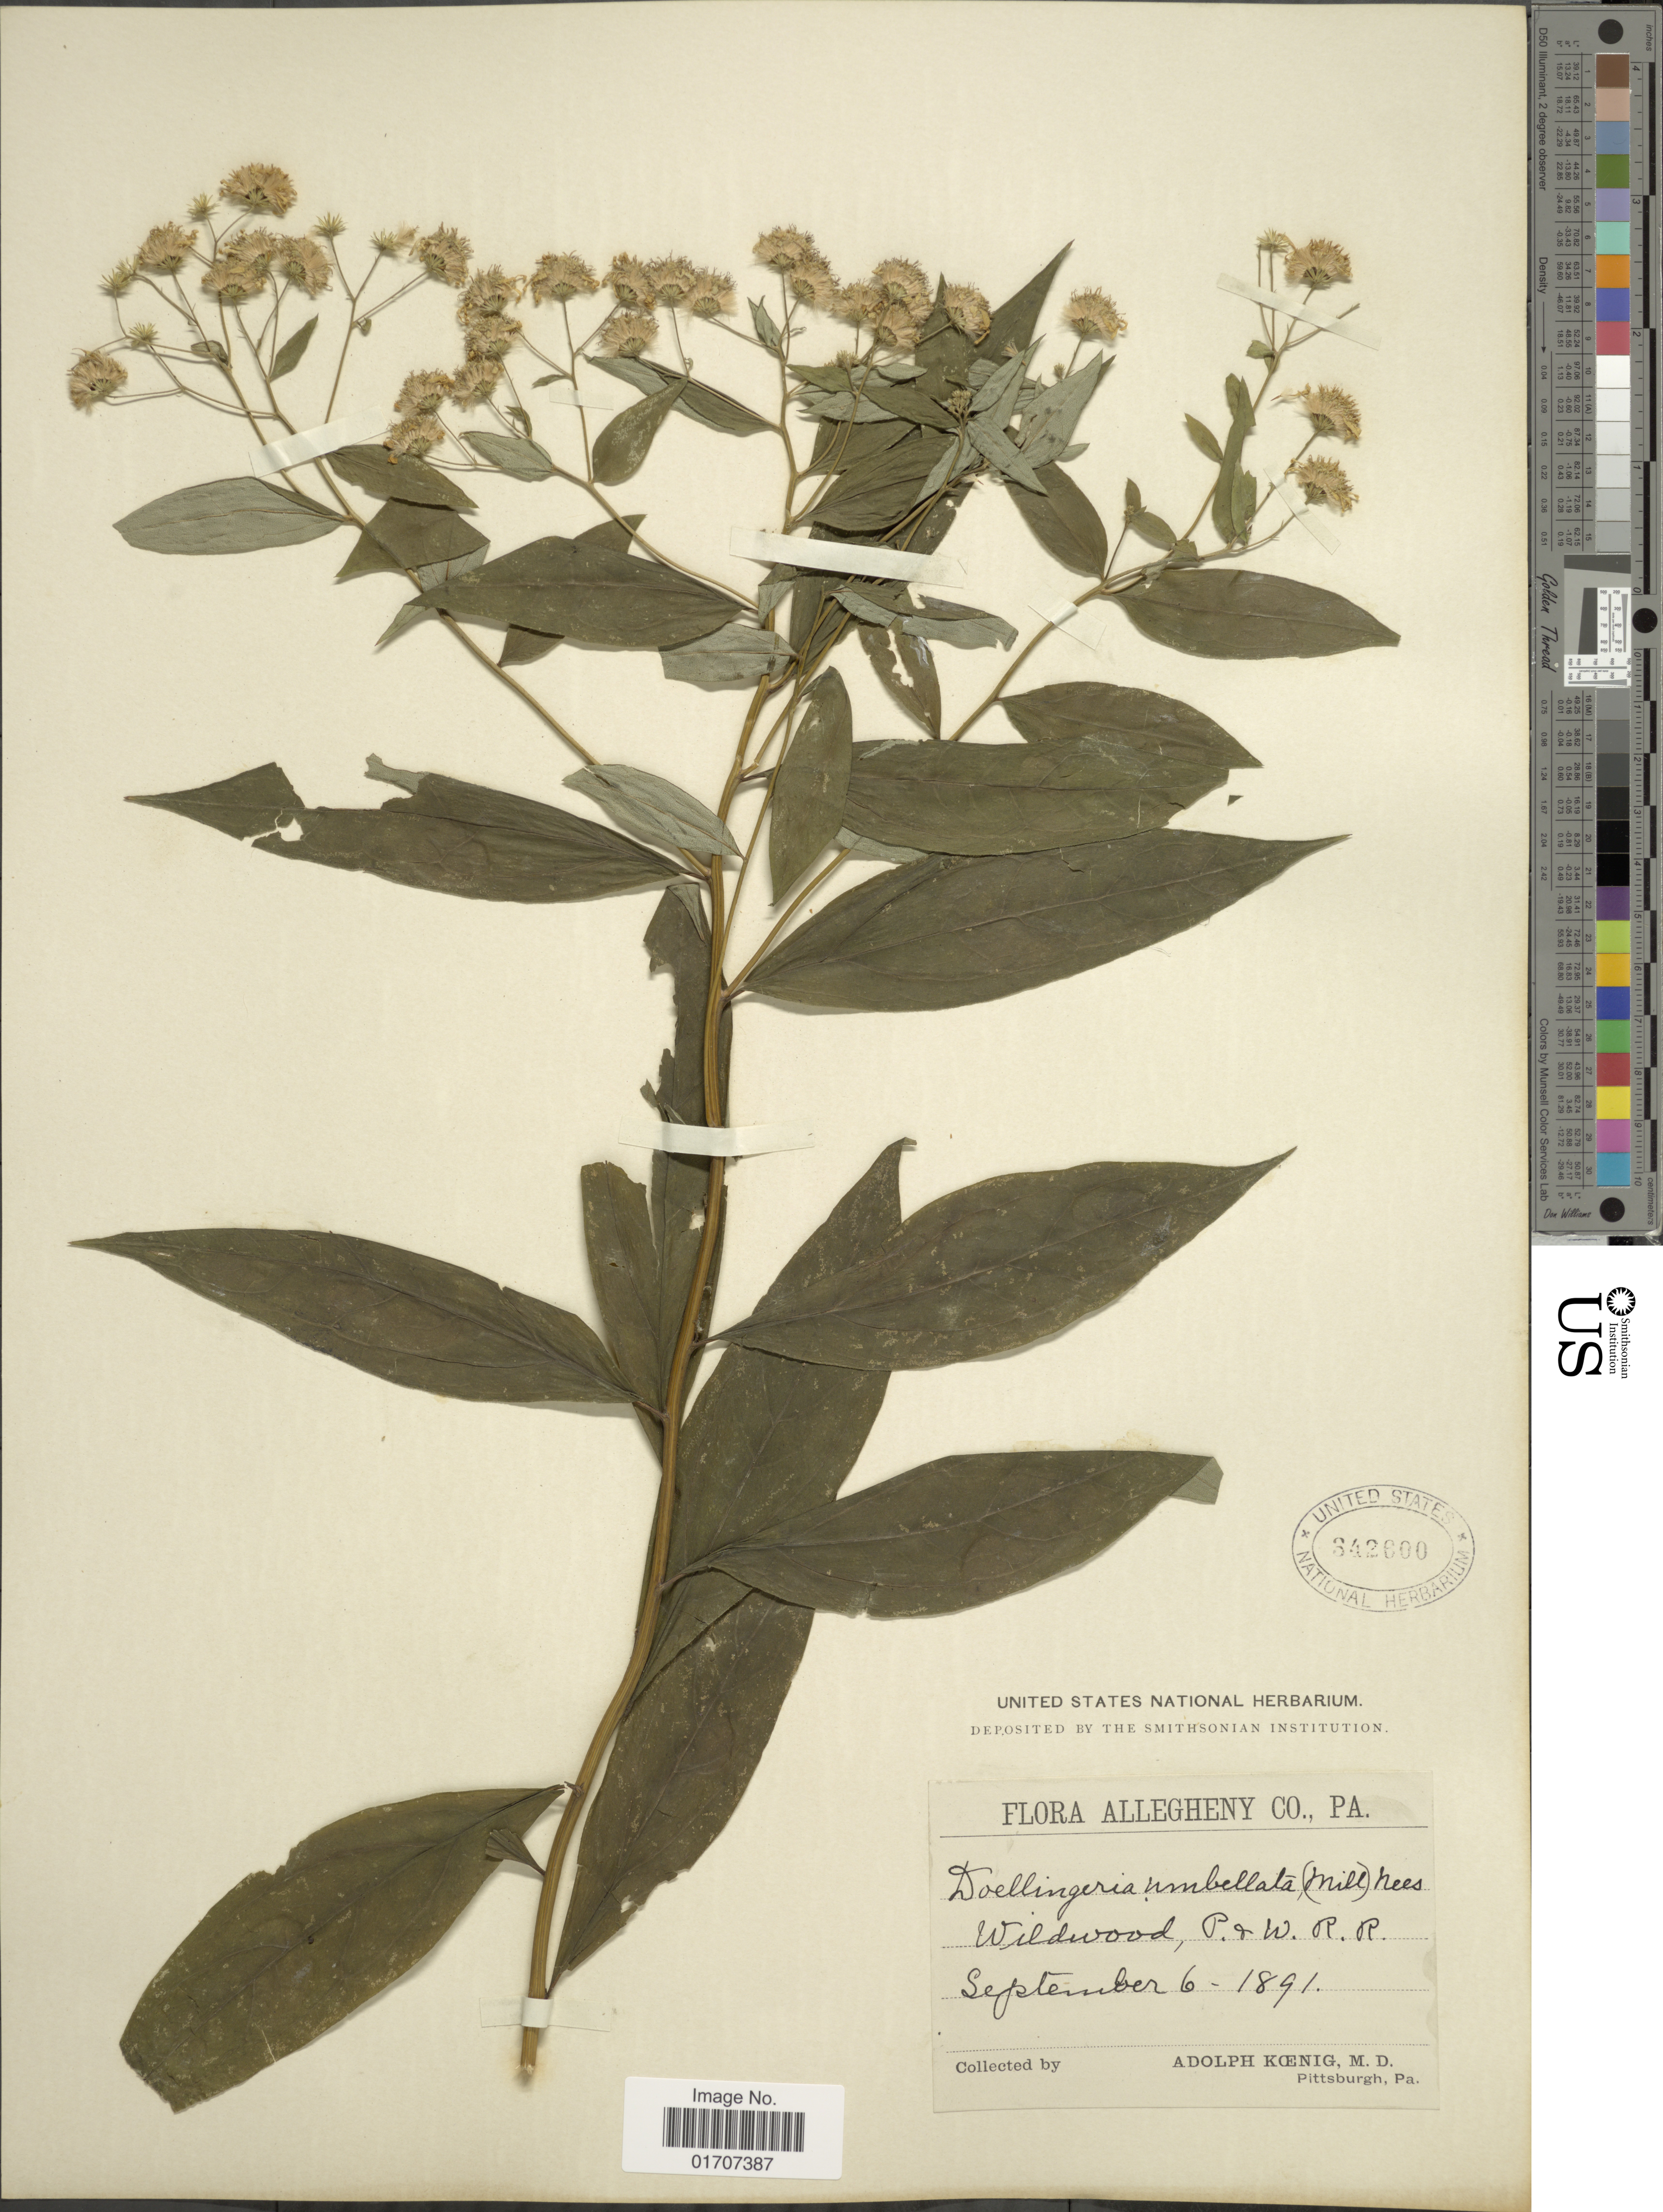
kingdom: Plantae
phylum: Tracheophyta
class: Magnoliopsida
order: Asterales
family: Asteraceae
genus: Doellingeria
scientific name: Doellingeria umbellata var. umbellata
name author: Nees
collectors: A. Koenig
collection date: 1891-09-06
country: United States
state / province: Pennsylvania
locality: Allegheny,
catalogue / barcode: US 342600